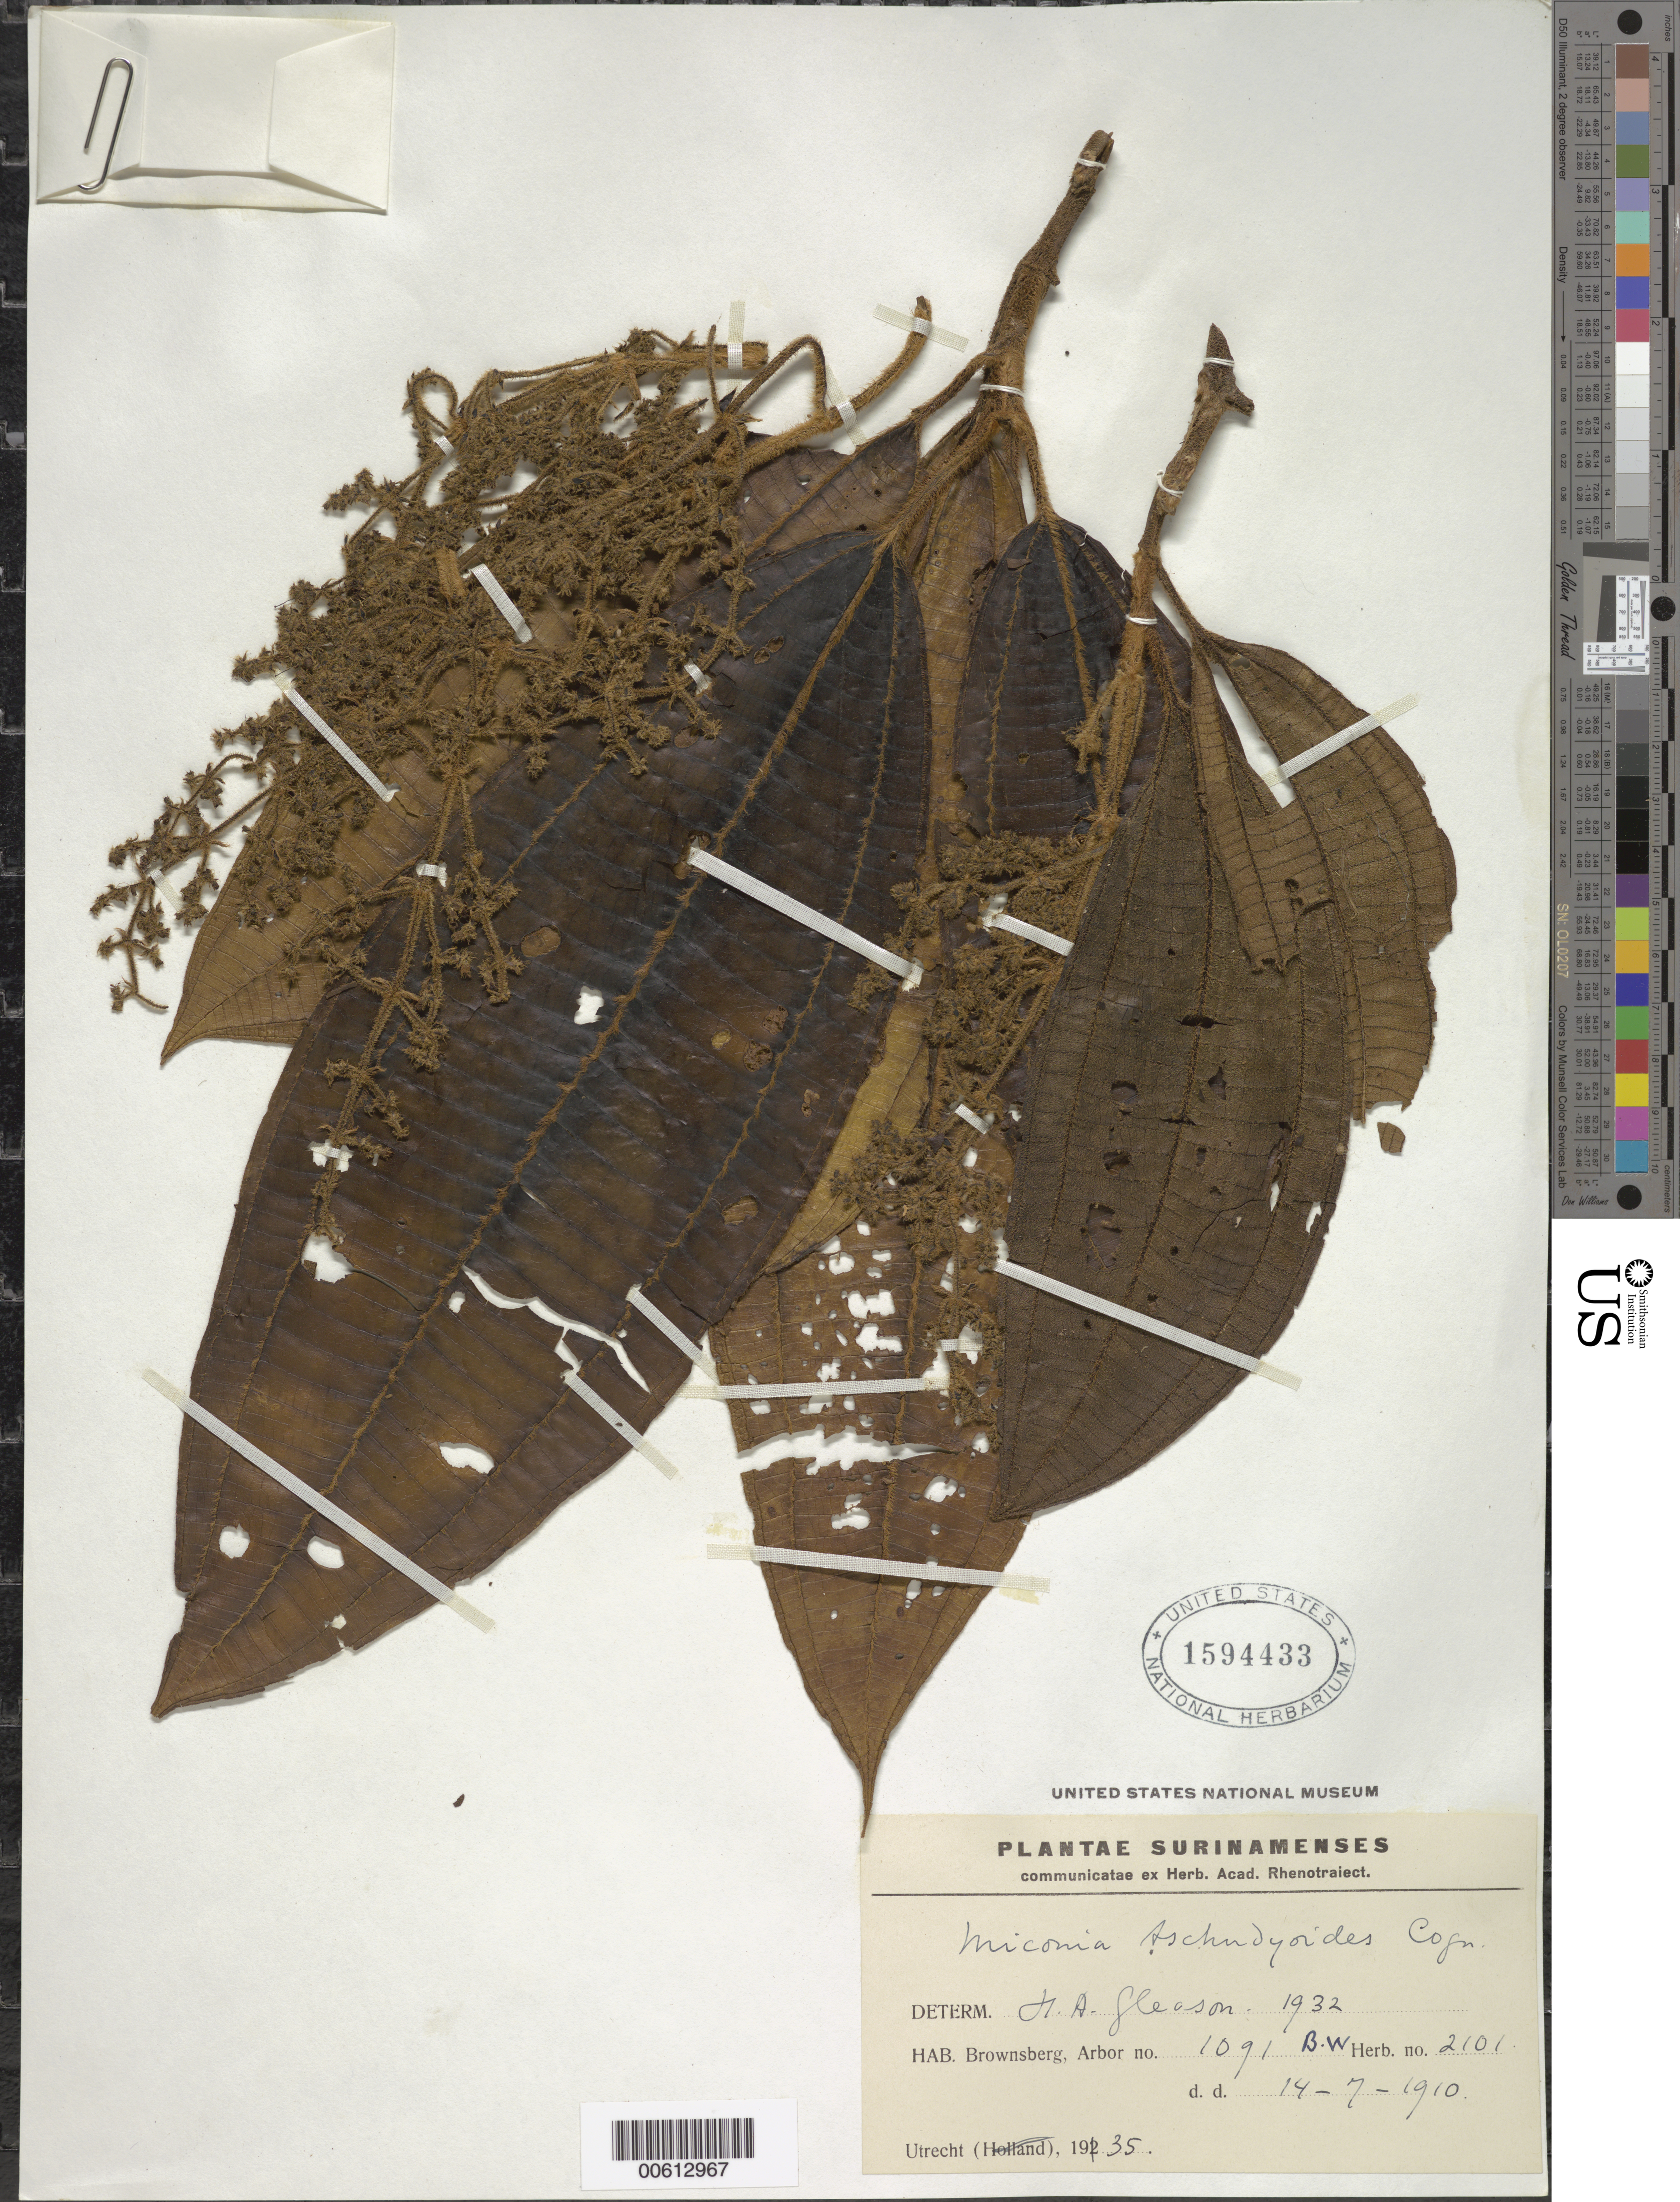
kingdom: Plantae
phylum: Tracheophyta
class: Magnoliopsida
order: Myrtales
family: Melastomataceae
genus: Miconia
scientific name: Miconia tschudyoides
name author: Cogn.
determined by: Gleason, H. A.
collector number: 2101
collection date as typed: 14-Jul-10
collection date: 1910-07-14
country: Suriname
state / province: Brokopondo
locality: Brownsberg, Forest Reserve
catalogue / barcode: US 1594433